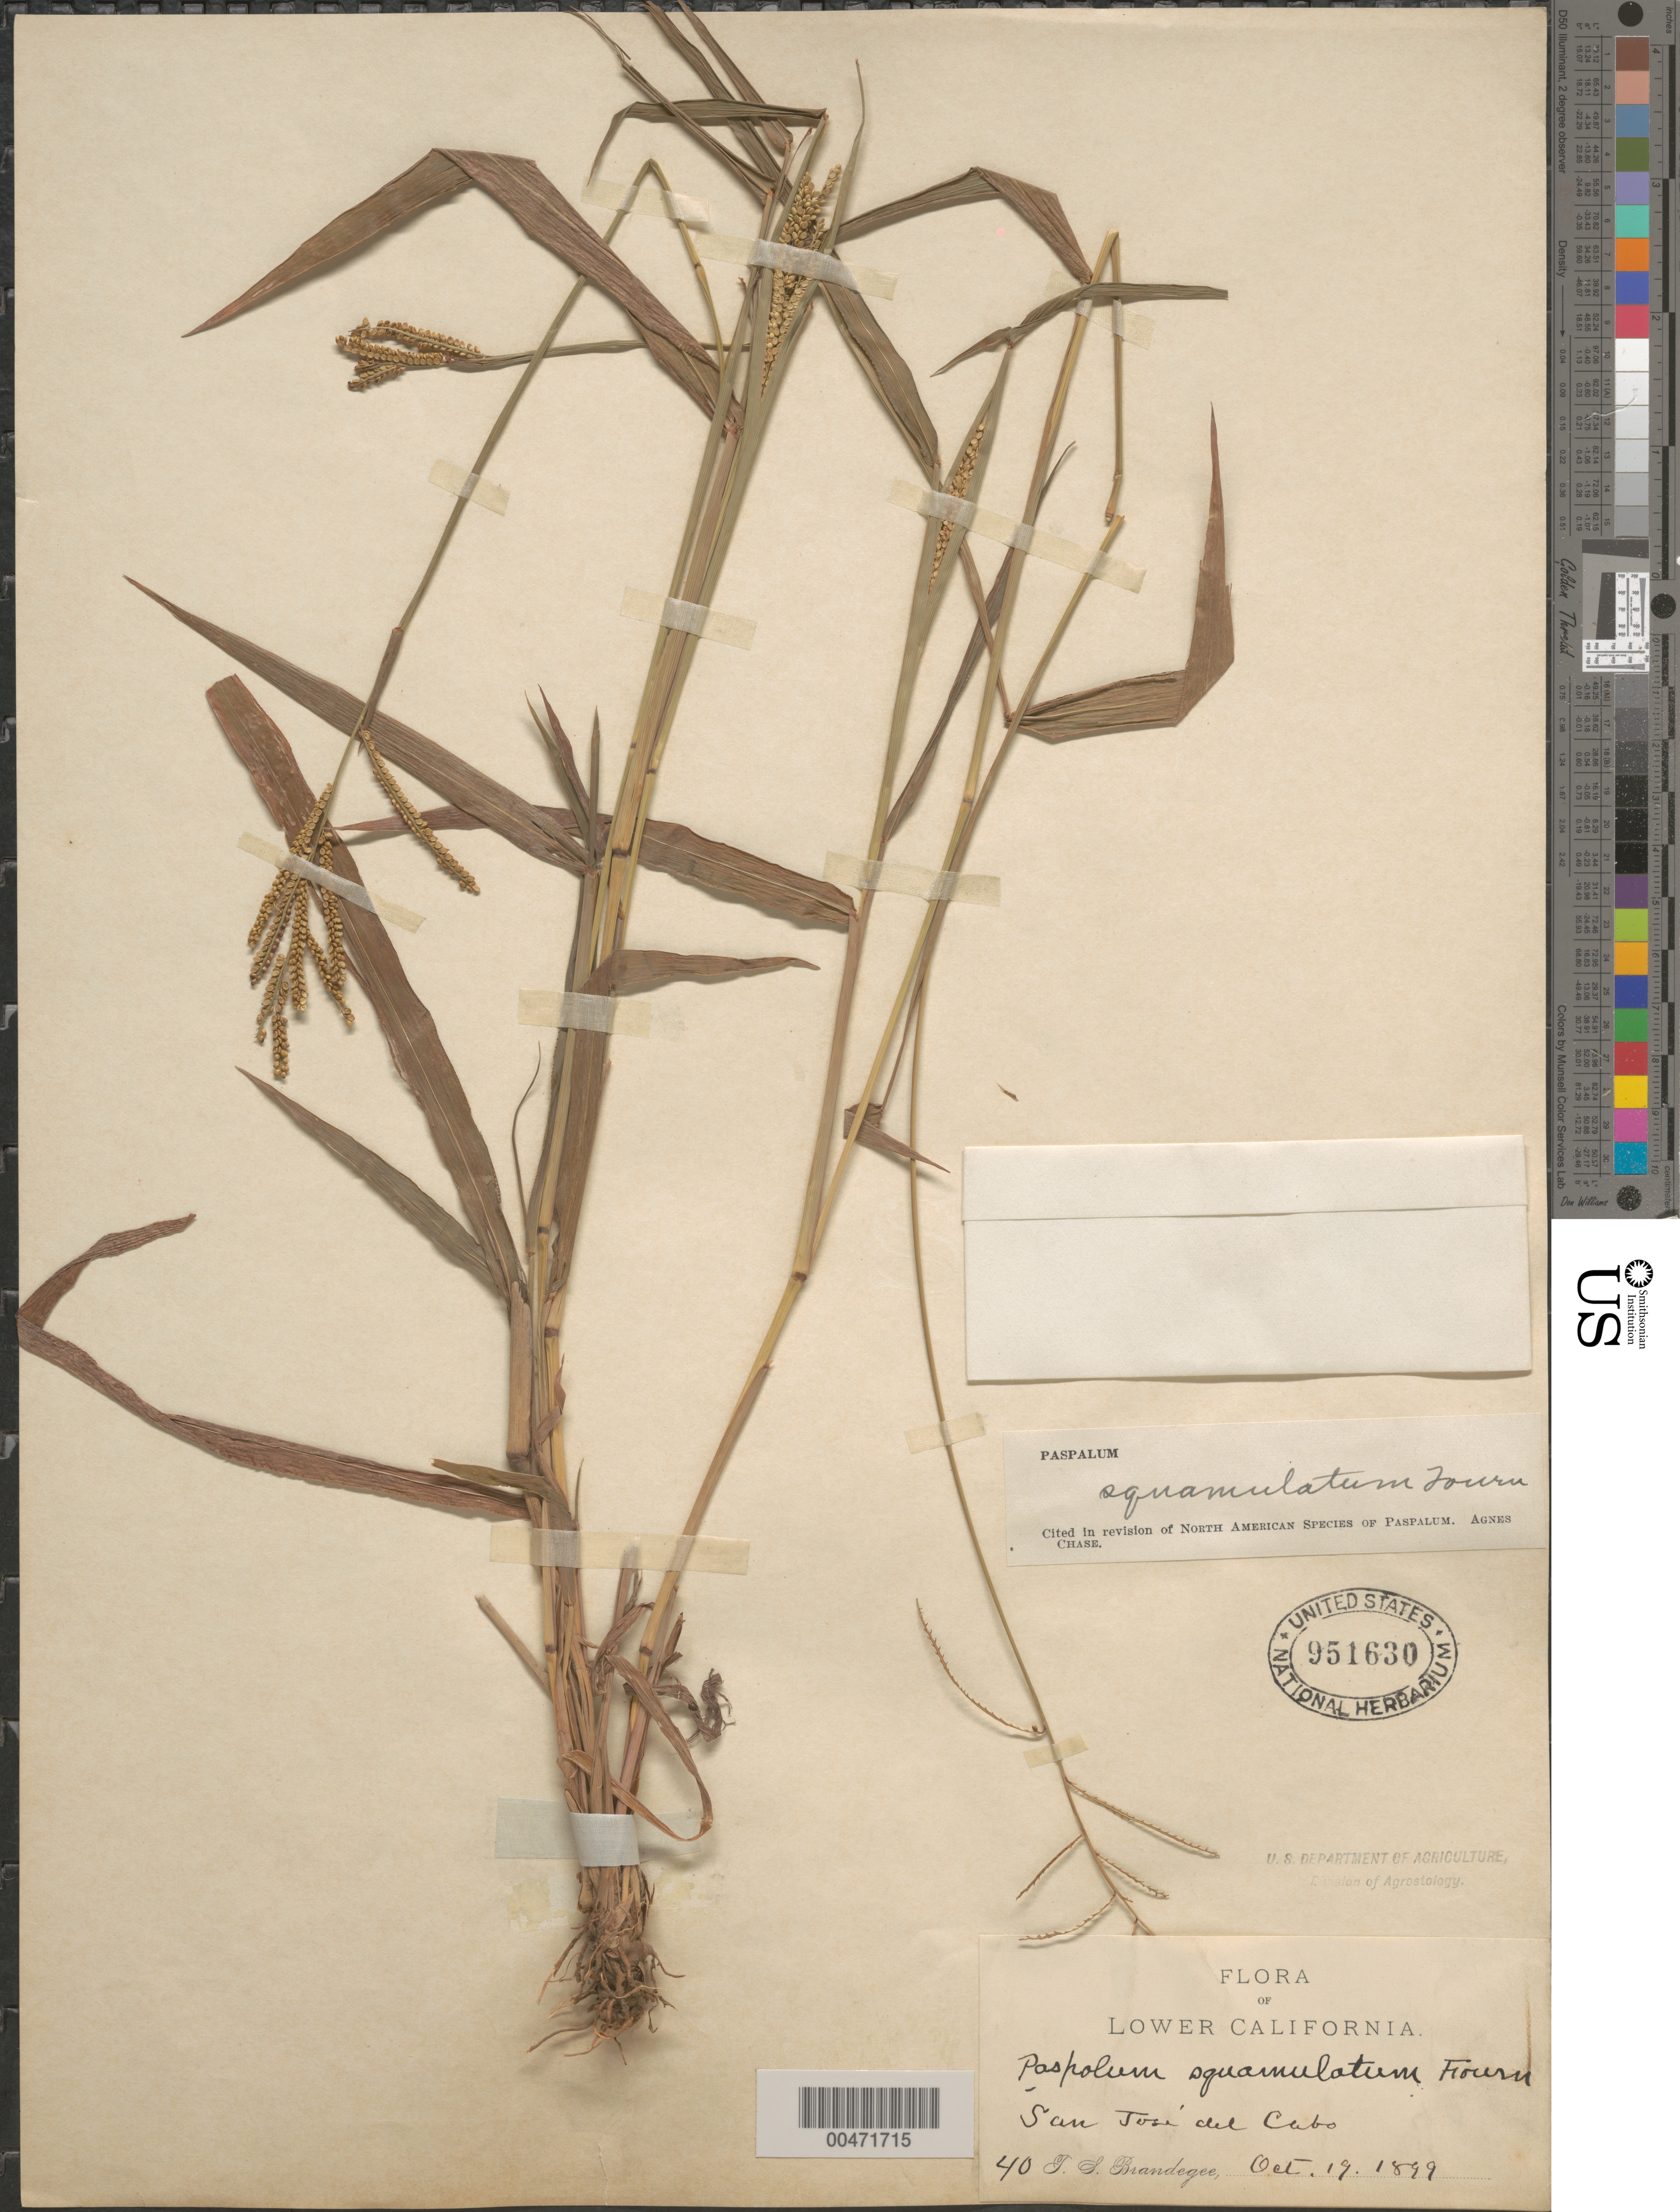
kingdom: Plantae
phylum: Tracheophyta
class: Liliopsida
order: Poales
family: Poaceae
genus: Paspalum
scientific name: Paspalum squamulatum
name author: E. Fourn.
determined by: Chase, [M.] Agnes, (US)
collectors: T. S. Brandegee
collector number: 40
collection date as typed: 19 Oct 1899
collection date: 1899-10-19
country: Mexico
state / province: Baja California Sur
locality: San José del Cabo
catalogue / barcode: US 951630